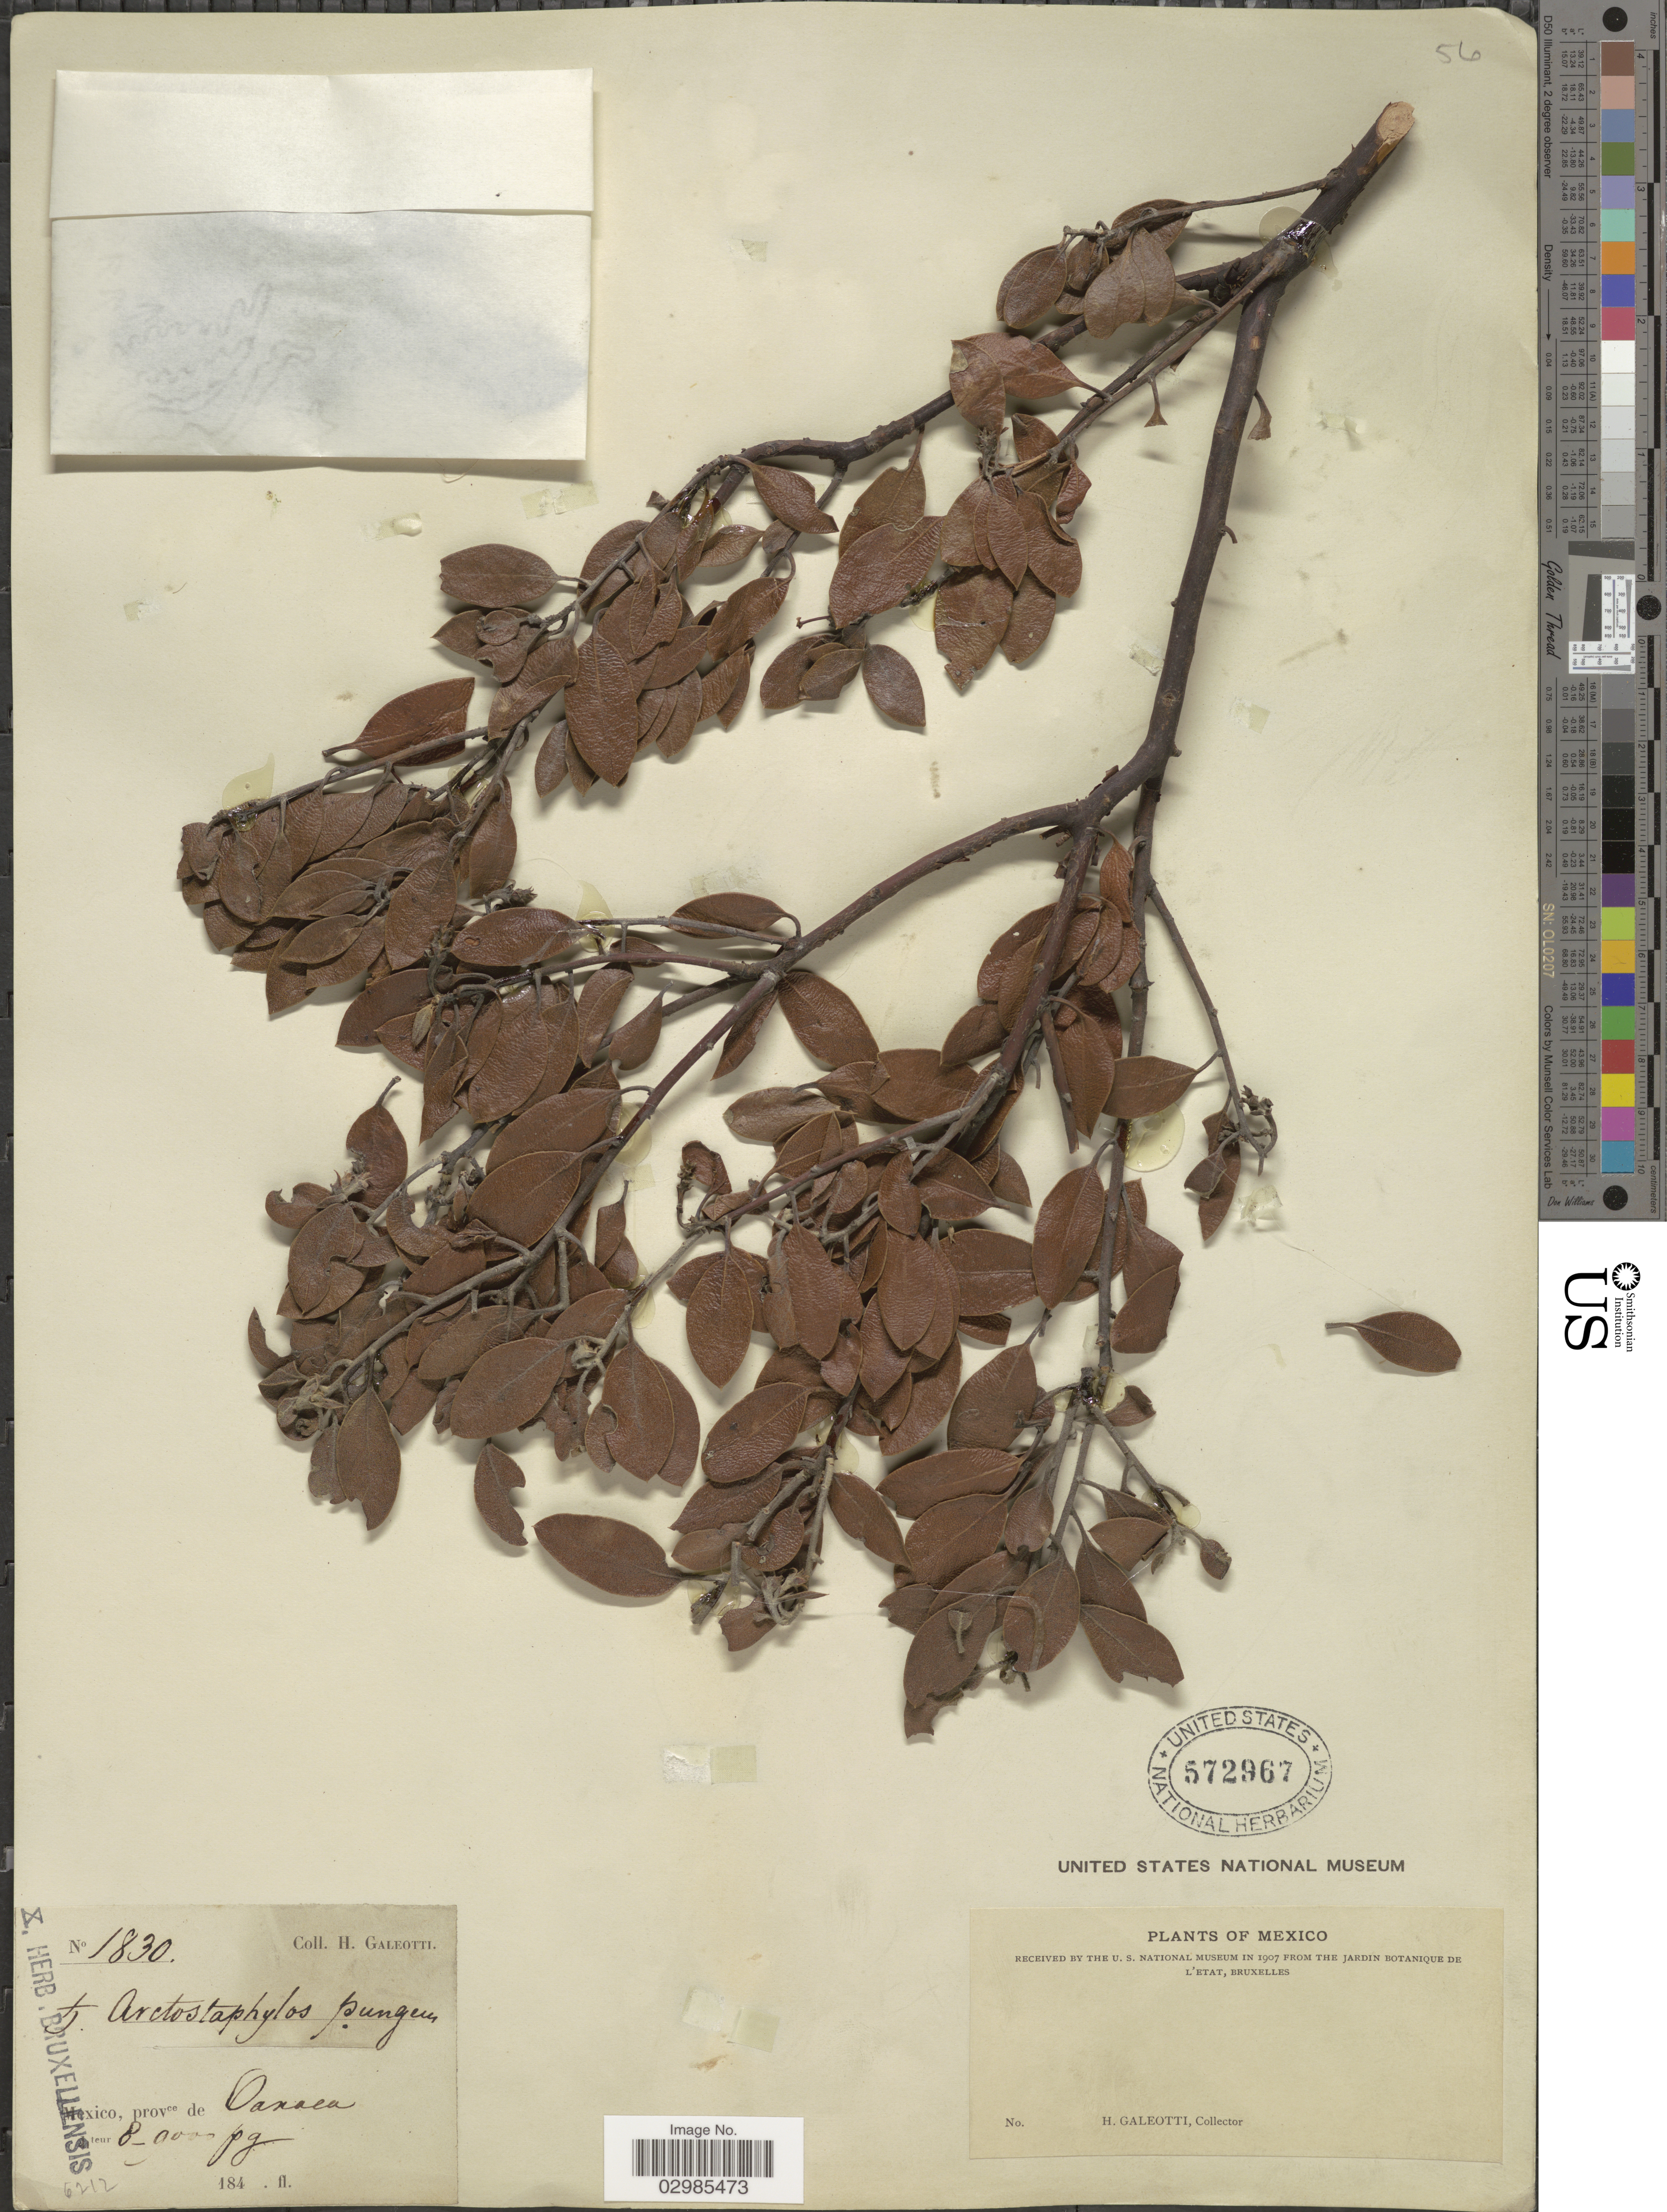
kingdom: Plantae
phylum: Tracheophyta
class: Magnoliopsida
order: Ericales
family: Ericaceae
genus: Arctostaphylos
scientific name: Arctostaphylos pungens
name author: Kunth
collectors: H. G. Galeotti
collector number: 1830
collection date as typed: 184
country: Mexico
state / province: Oaxaca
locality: Provce de Oaxaca.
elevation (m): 2438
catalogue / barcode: US 572967